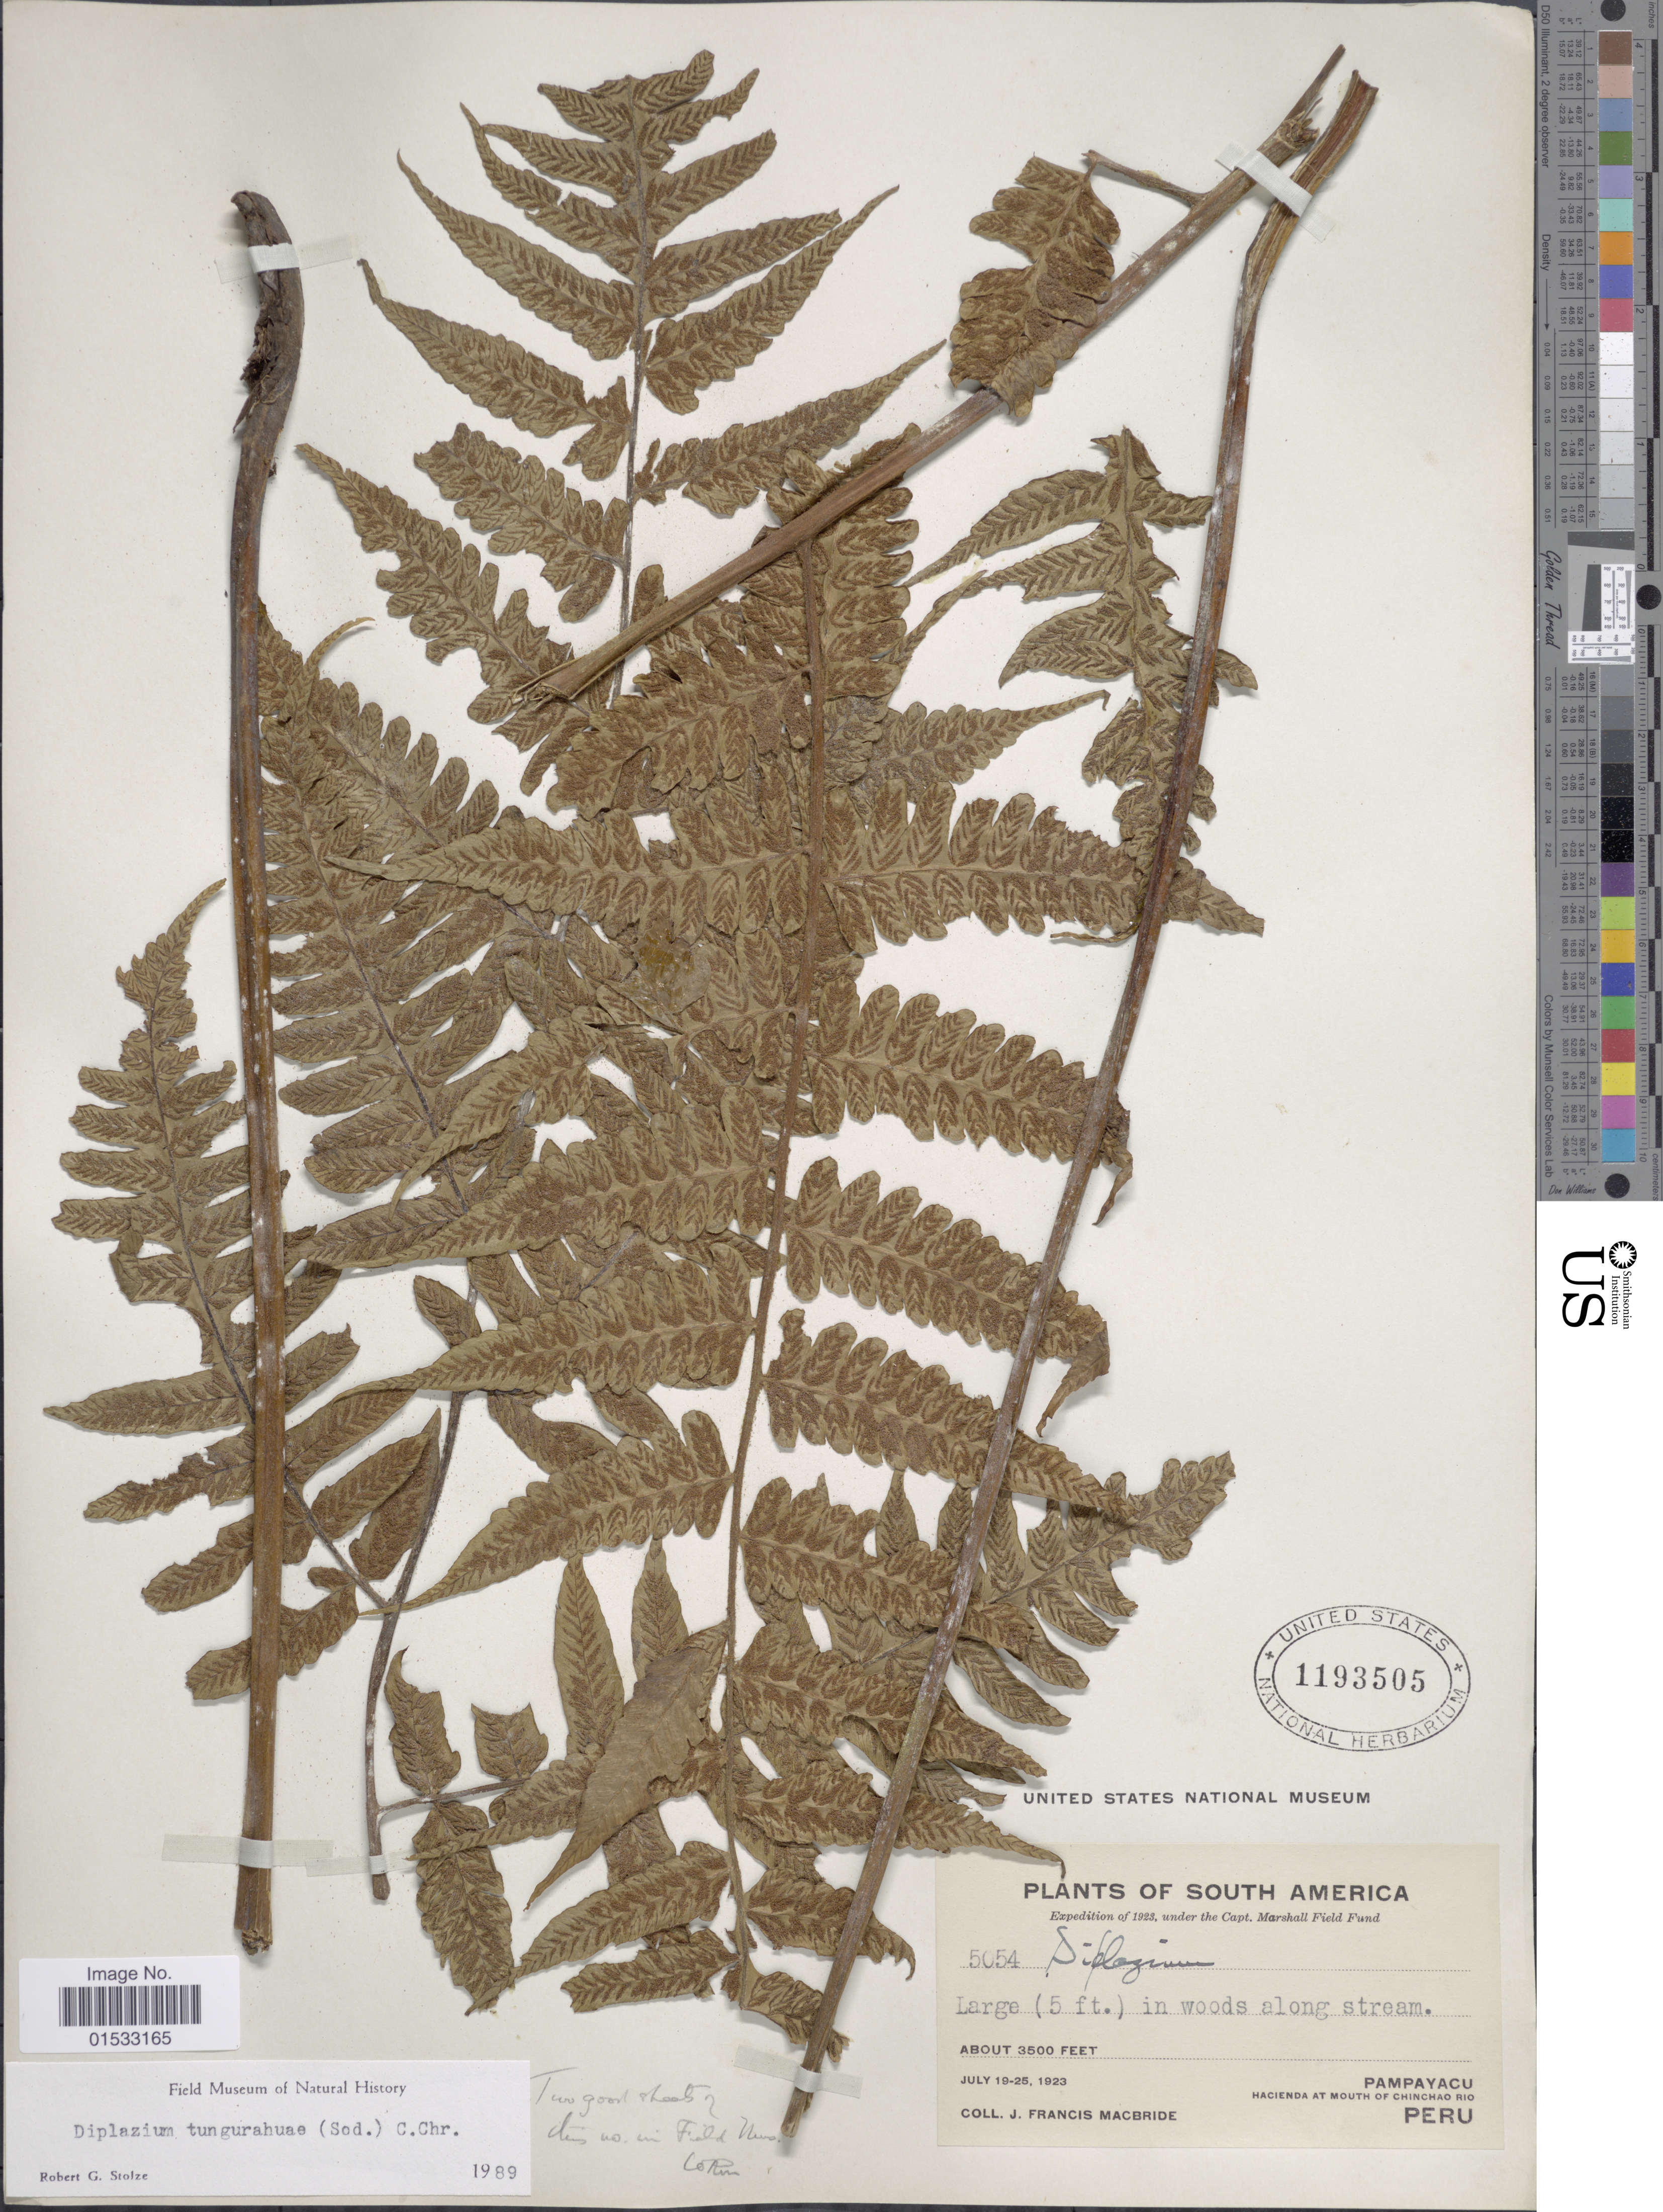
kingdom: Plantae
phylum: Tracheophyta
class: Polypodiopsida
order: Polypodiales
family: Athyriaceae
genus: Diplazium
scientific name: Diplazium tungurahuae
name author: (Sodiro) C. Chr.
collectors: J. F. Macbride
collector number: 5054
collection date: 1923-07-19/1923-07-25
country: Peru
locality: South America, Pampayacu, Hacienda at Mouth Chinchao Rio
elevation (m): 1067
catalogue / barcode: US 1193505